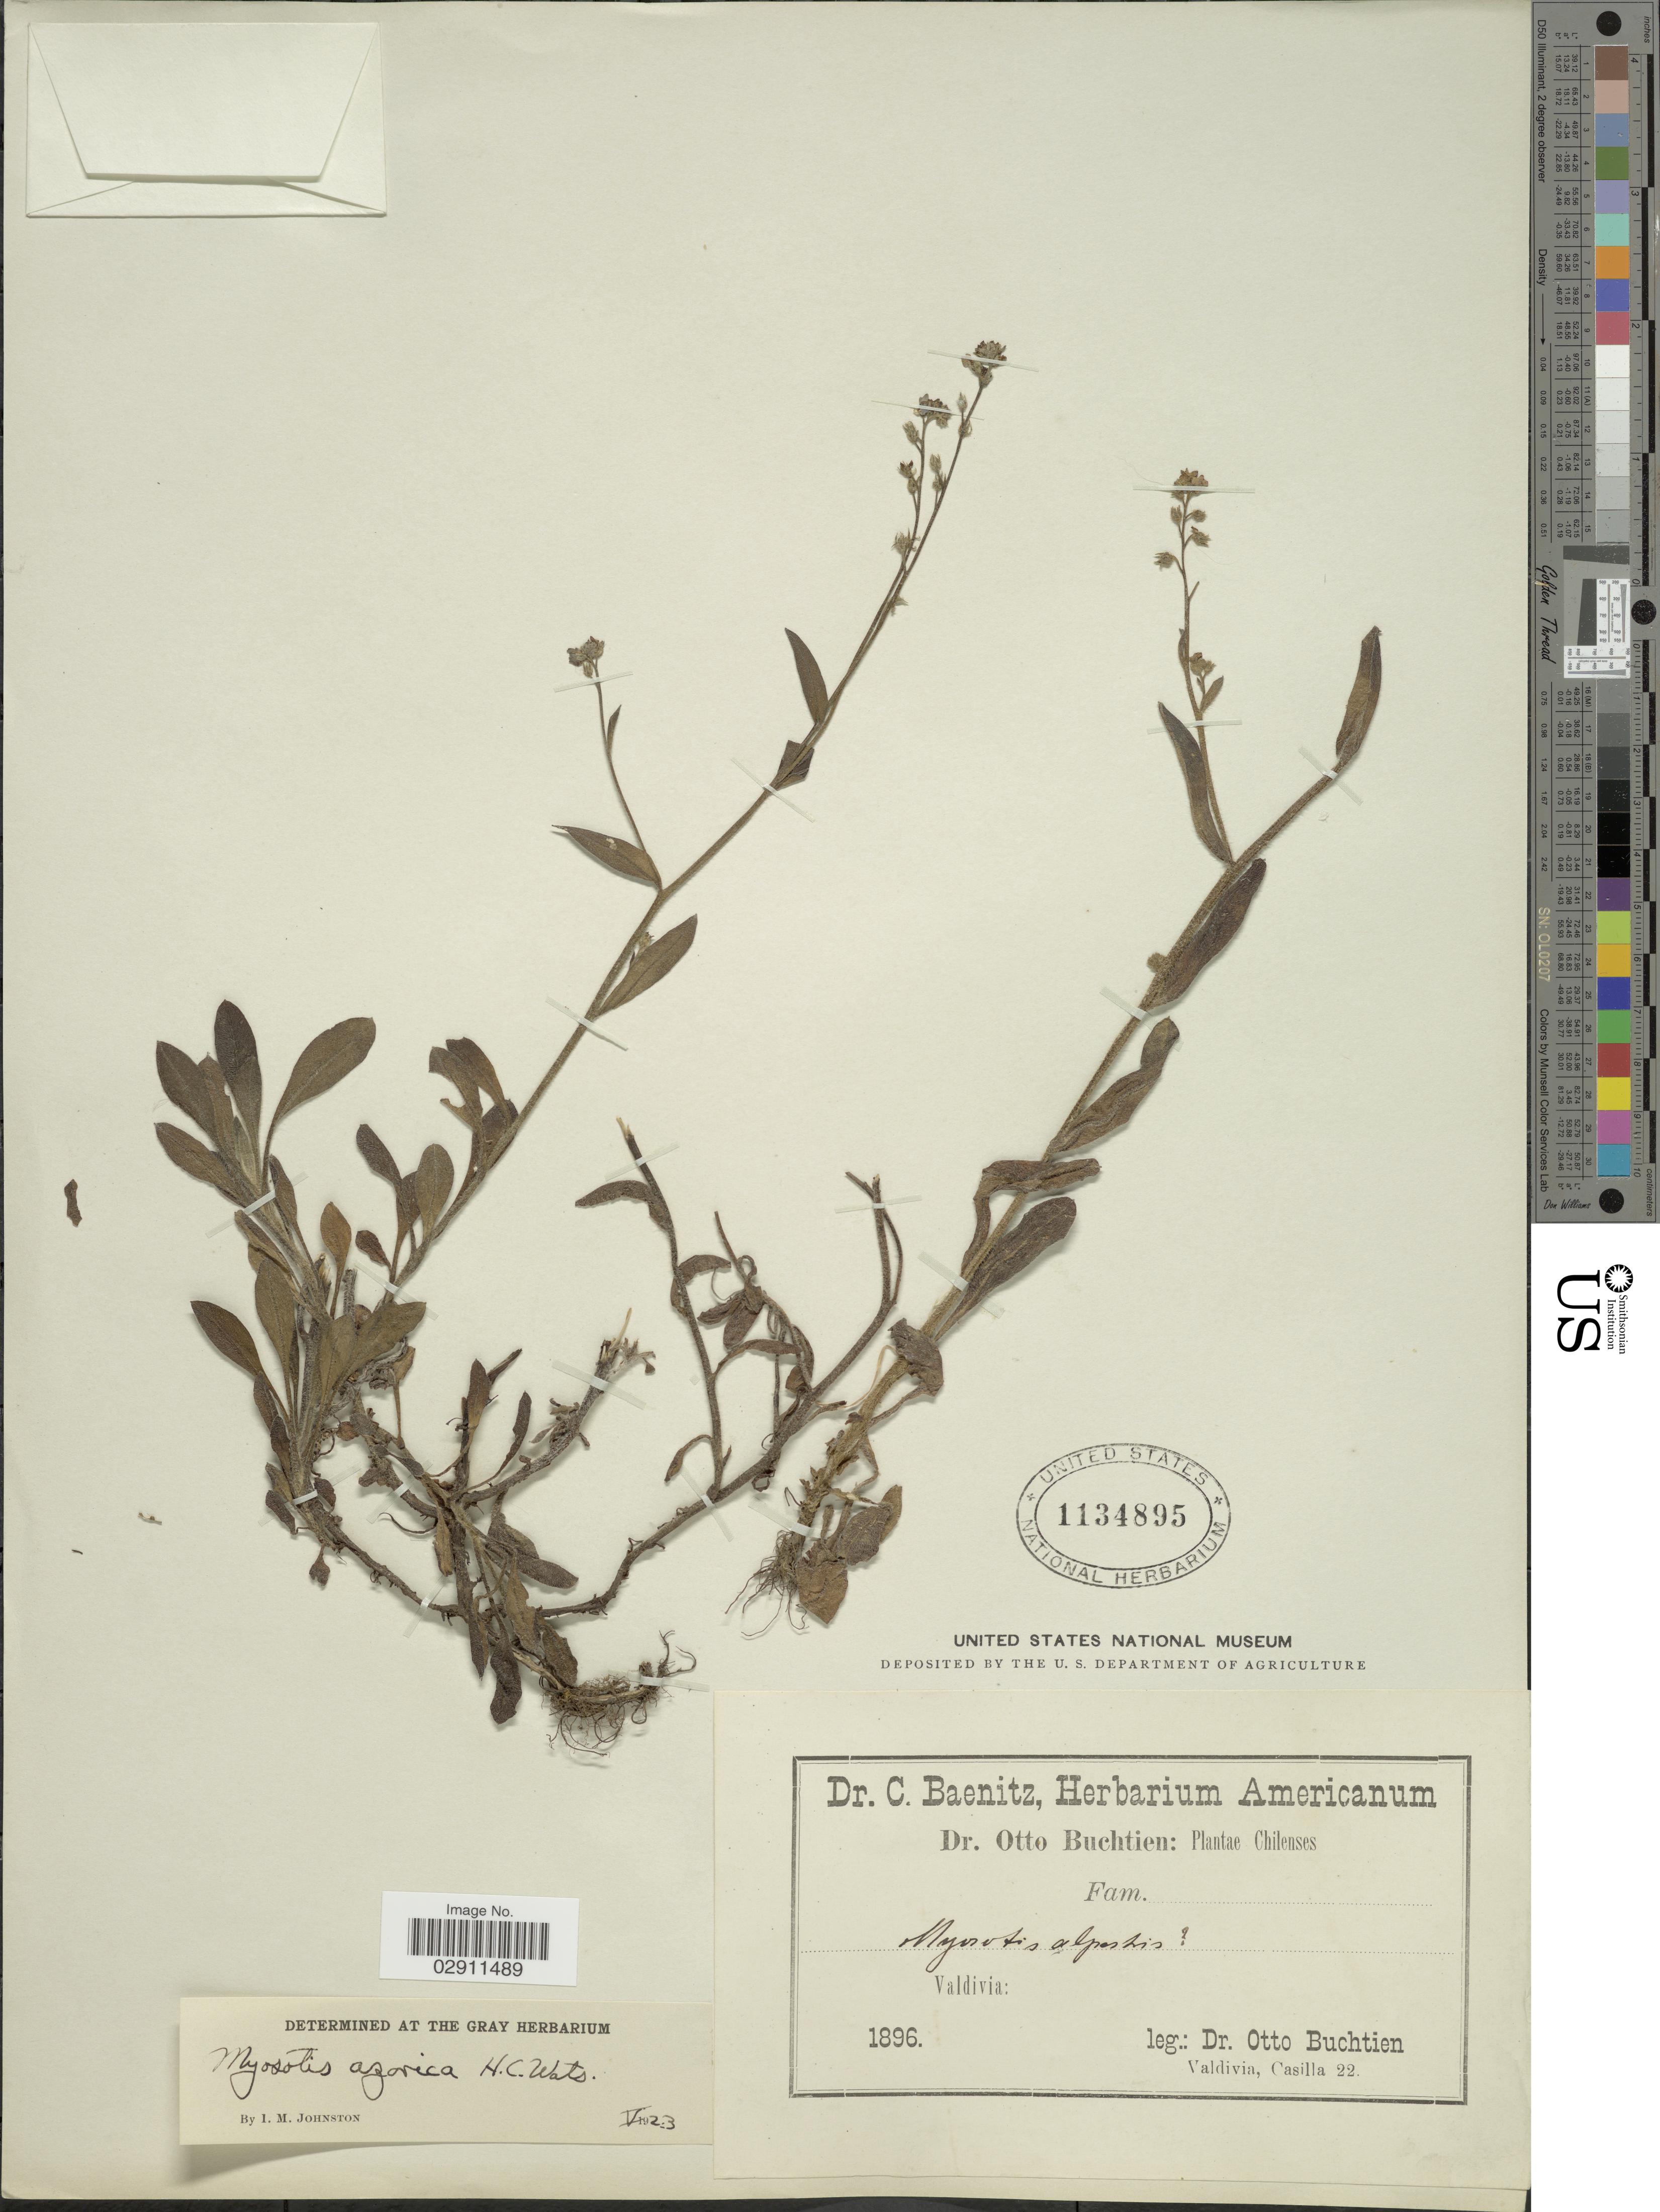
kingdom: Plantae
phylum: Tracheophyta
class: Magnoliopsida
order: Boraginales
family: Boraginaceae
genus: Myosotis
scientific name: Myosotis azorica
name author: H. C. Watson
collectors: O. Buchtien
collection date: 1896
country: Chile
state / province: Los Ríos (XIV)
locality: Valdivia.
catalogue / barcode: US 1134895